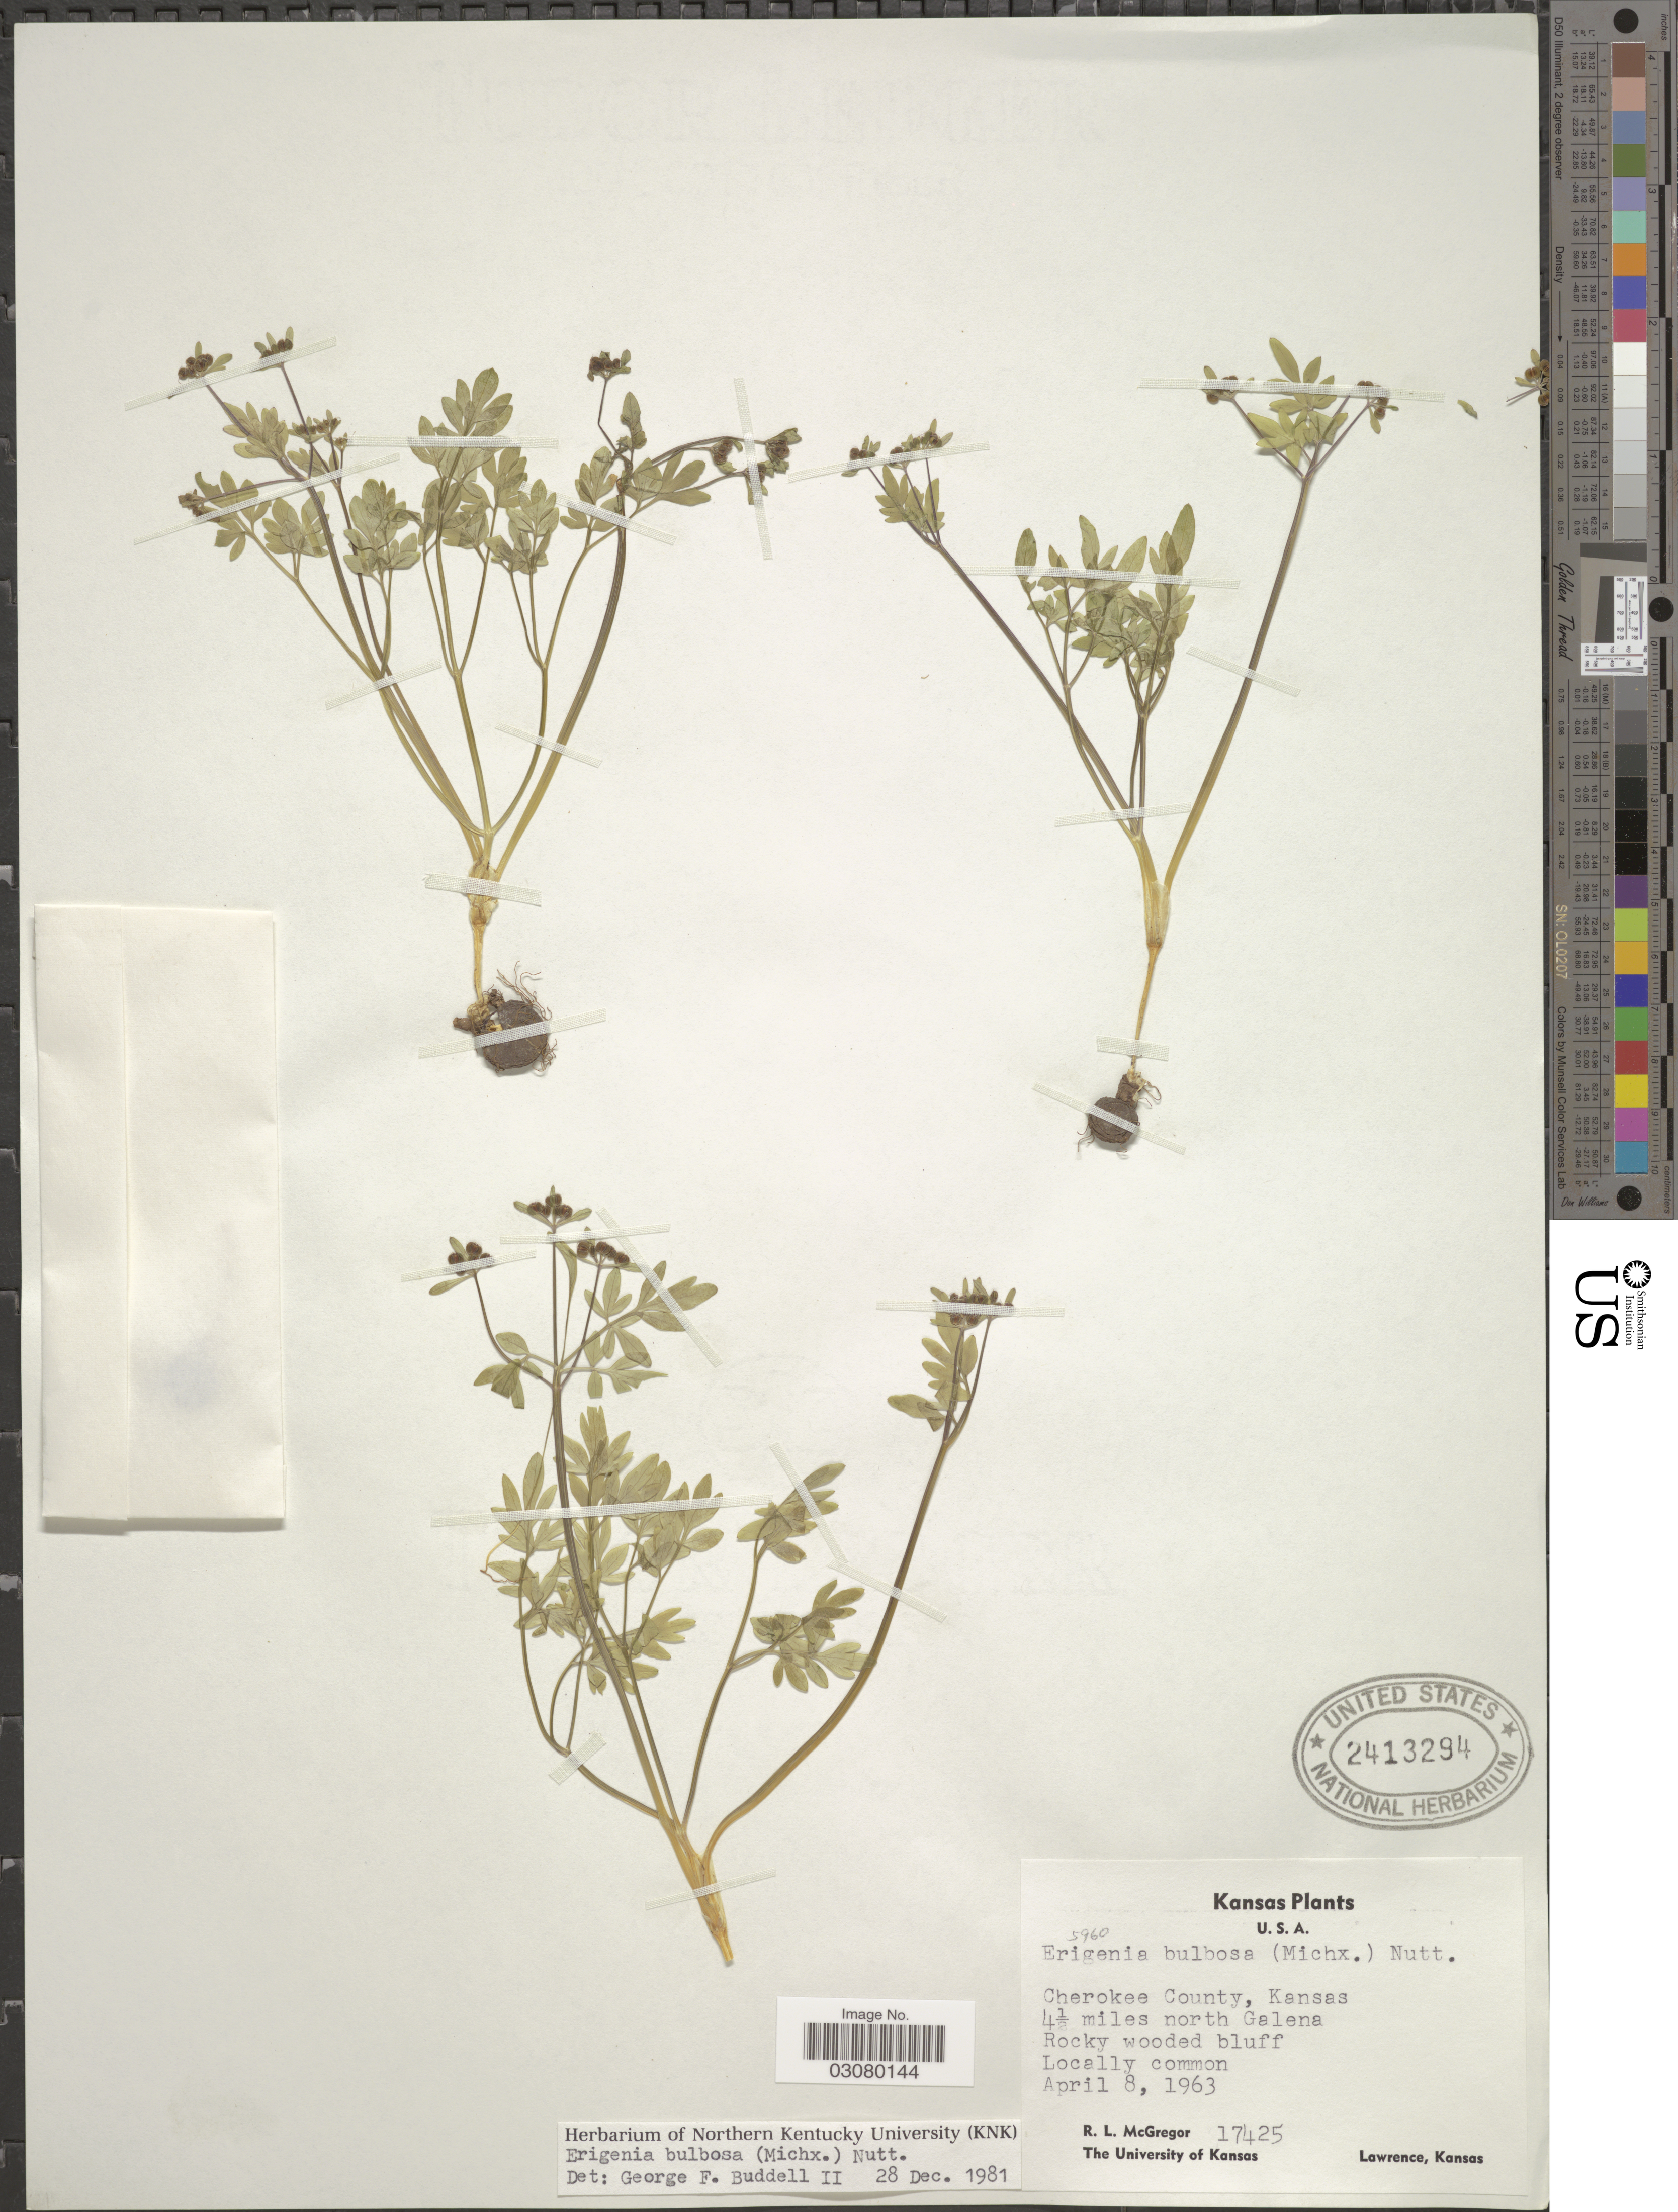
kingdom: Plantae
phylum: Tracheophyta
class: Magnoliopsida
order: Apiales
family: Apiaceae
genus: Erigenia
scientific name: Erigenia bulbosa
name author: (Michx.) Nutt.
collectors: R. McGregor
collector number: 17425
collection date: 1963-04-08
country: United States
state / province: Kansas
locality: Cherokee County. 4½ miles north of Galena.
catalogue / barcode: US 2413294